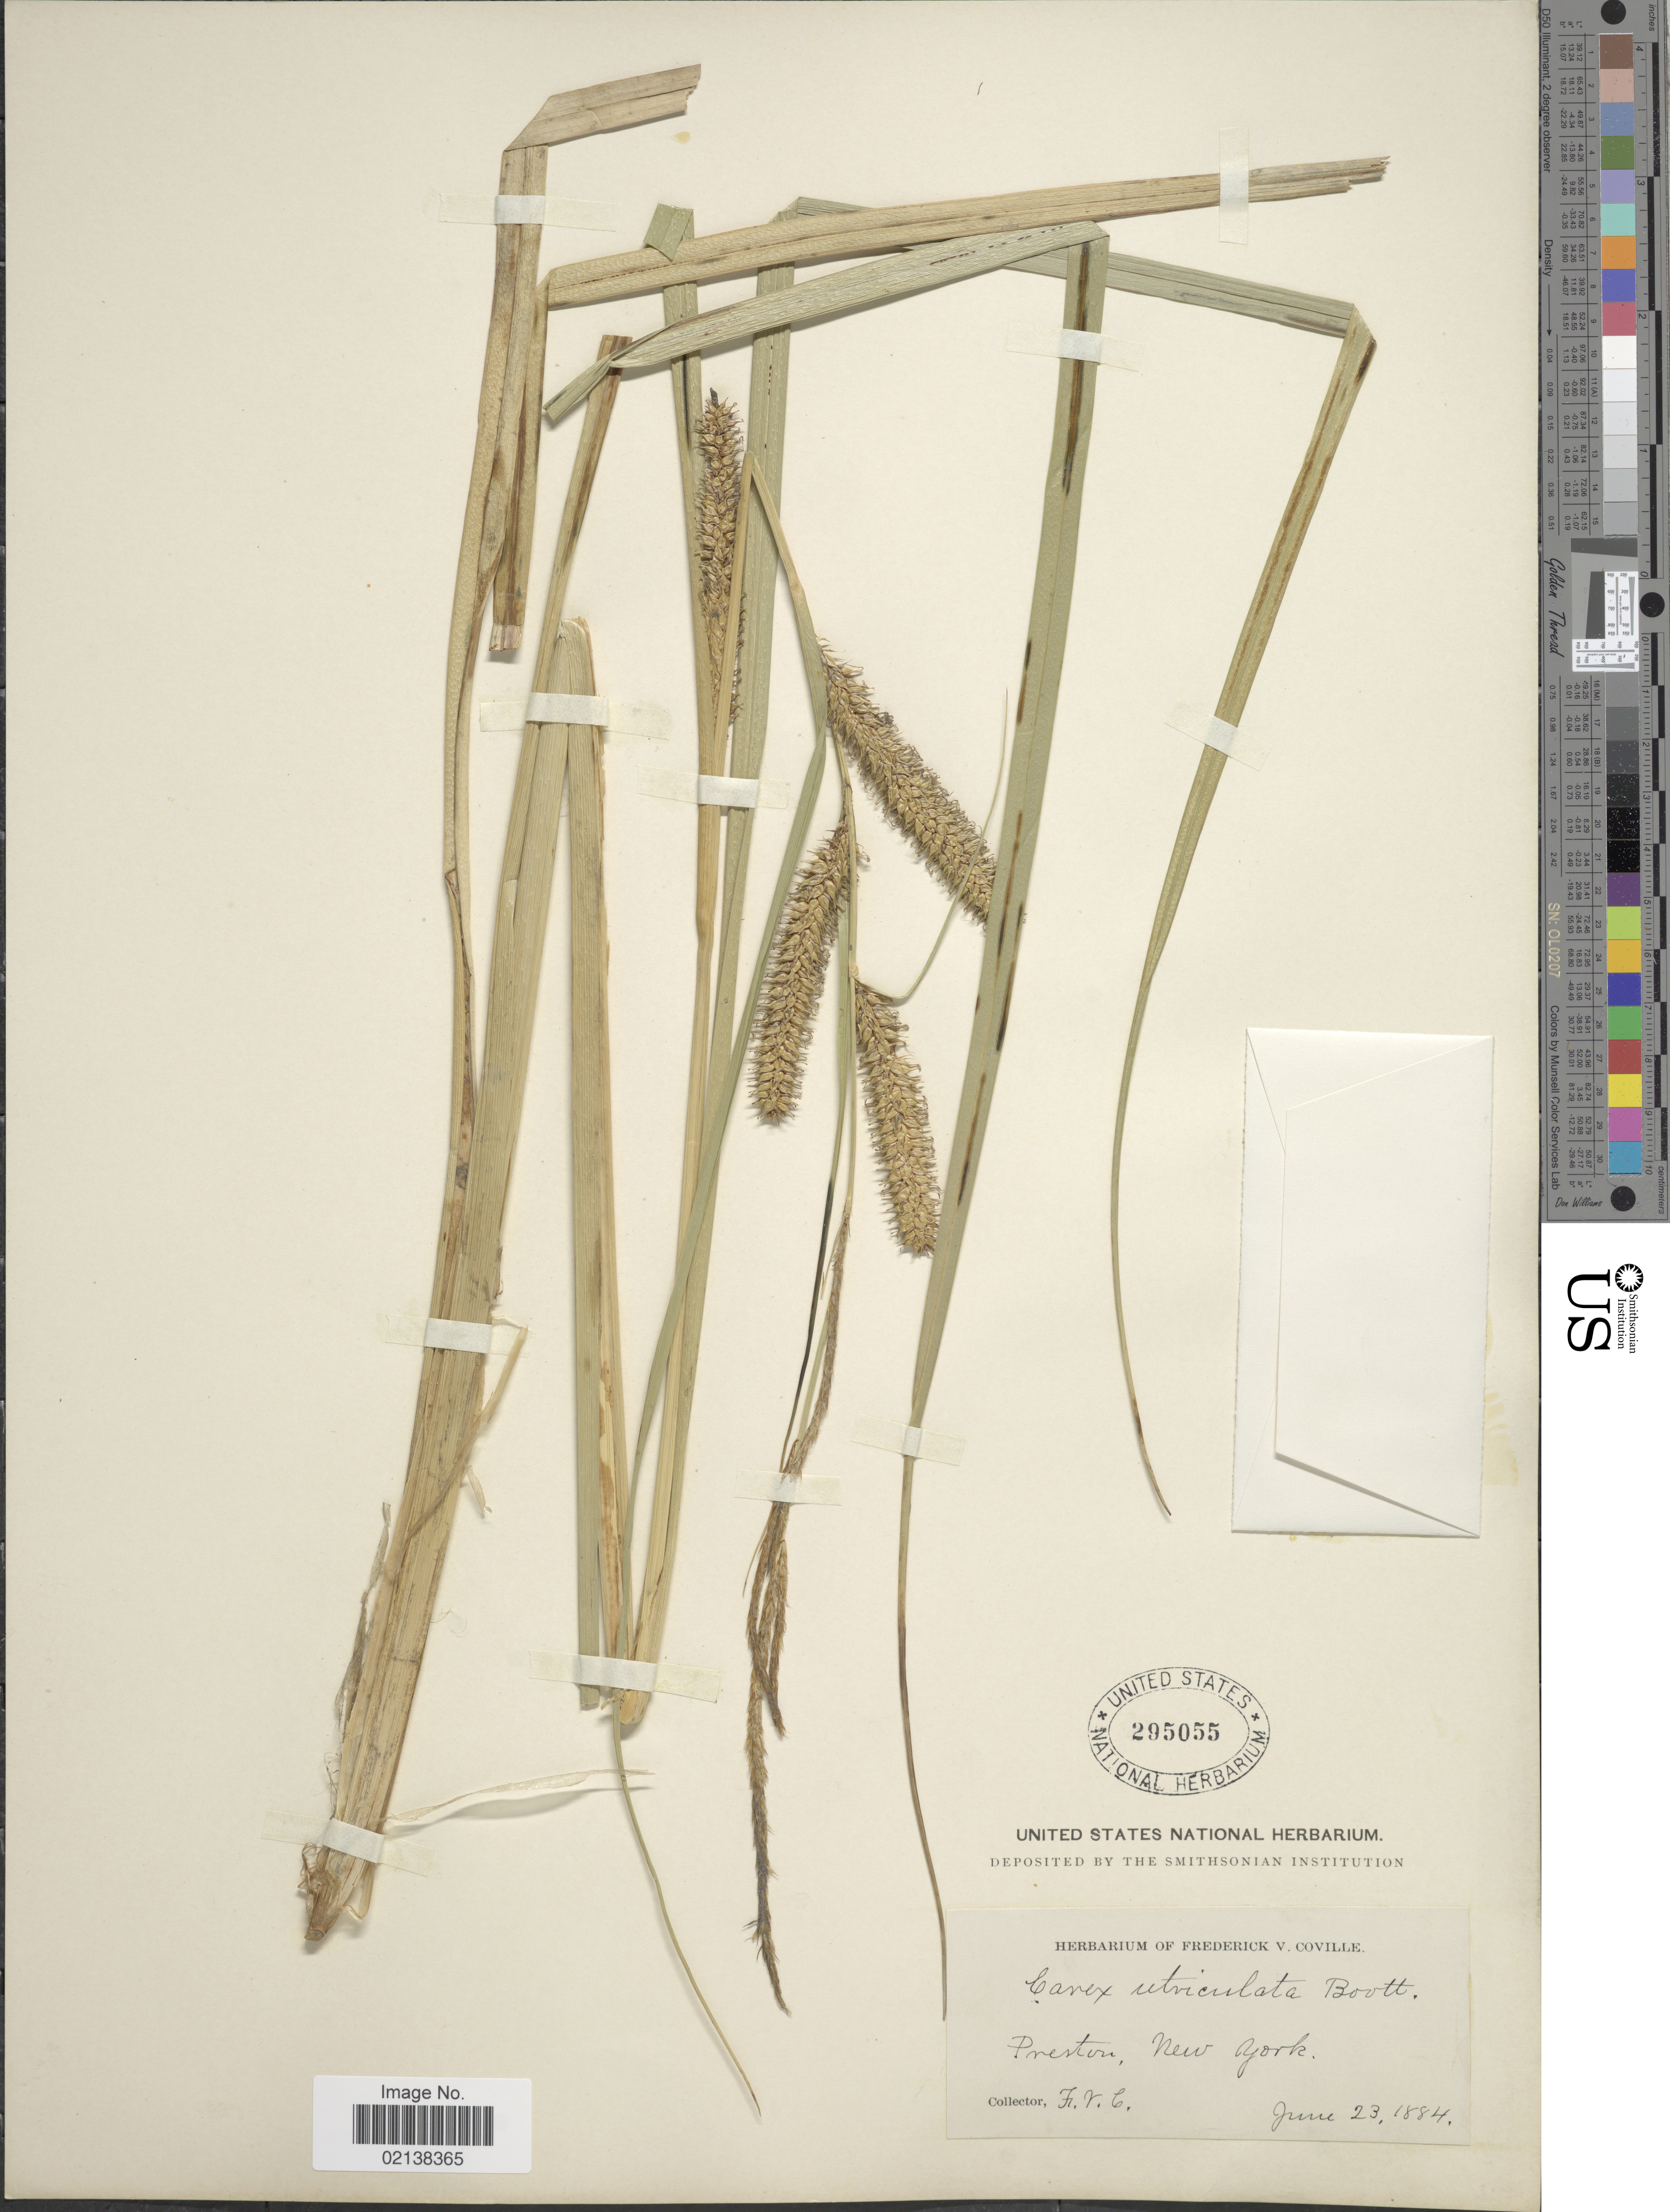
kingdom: Plantae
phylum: Tracheophyta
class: Liliopsida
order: Poales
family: Cyperaceae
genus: Carex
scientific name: Carex utriculata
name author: Boott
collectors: F. V. Coville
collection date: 1884-06-23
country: United States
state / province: New York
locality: Preston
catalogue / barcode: US 295055